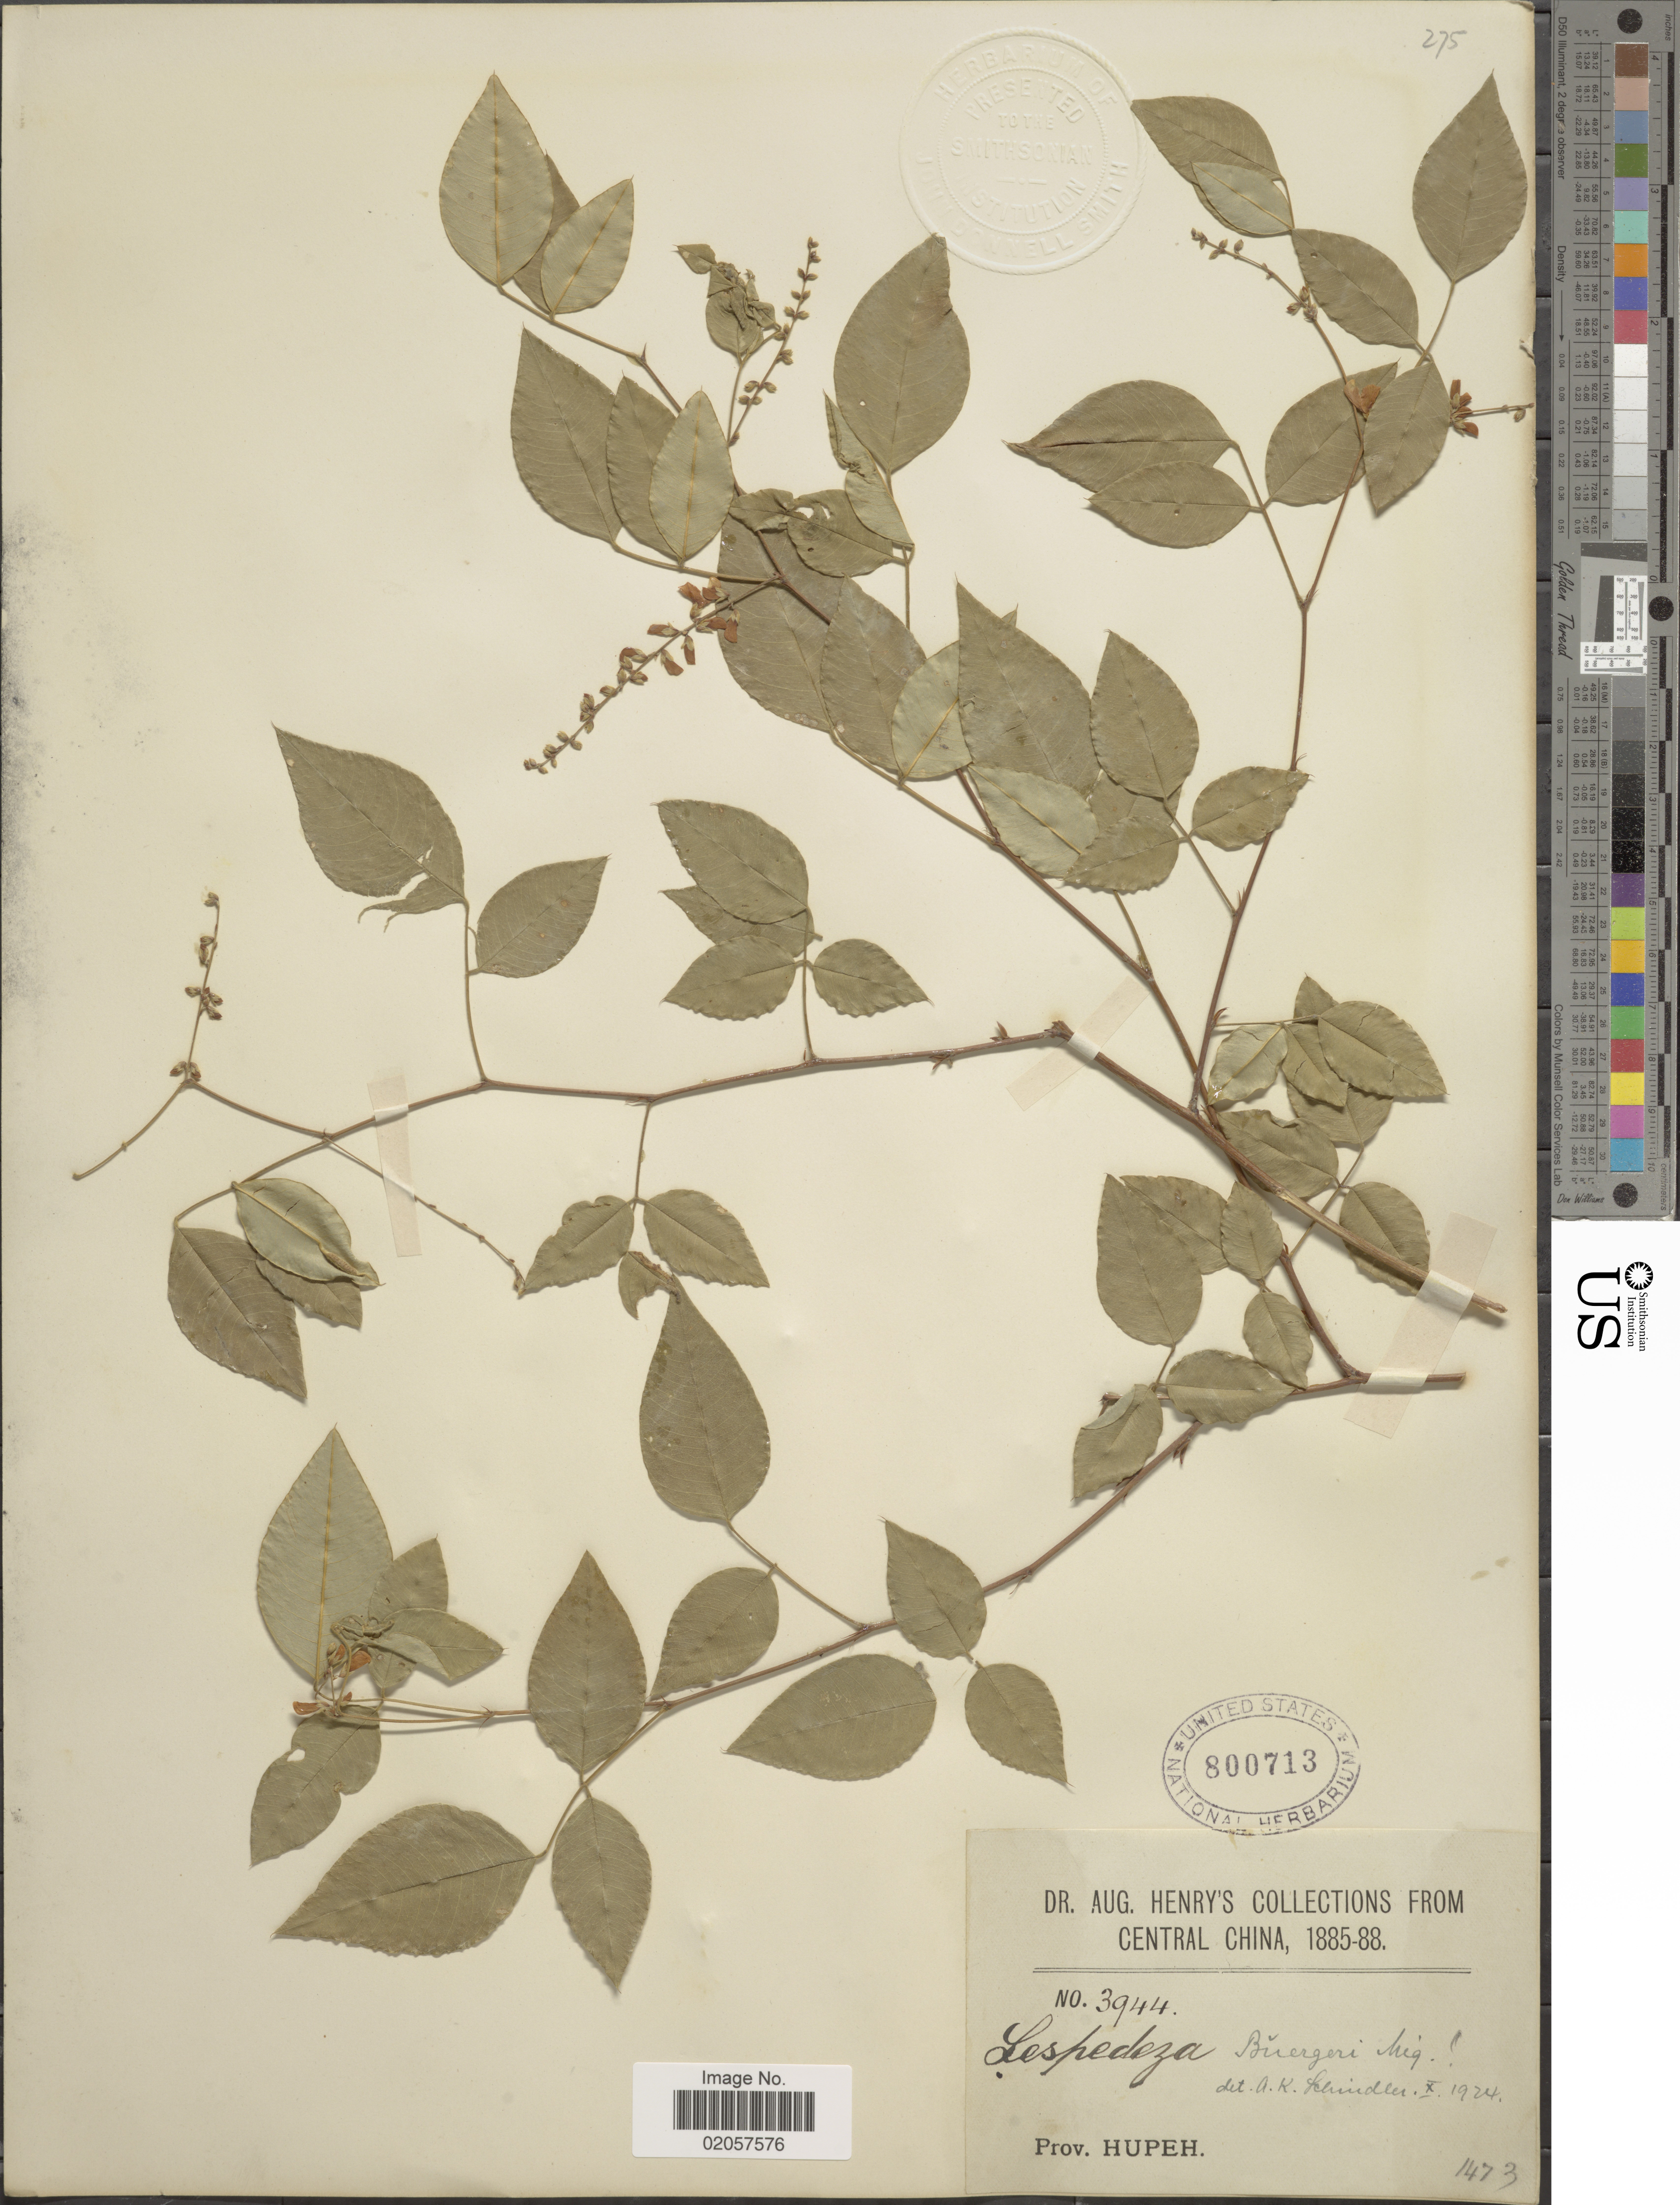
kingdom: Plantae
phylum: Tracheophyta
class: Magnoliopsida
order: Fabales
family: Fabaceae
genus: Lespedeza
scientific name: Lespedeza buergeri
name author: Miq.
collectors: A. Henry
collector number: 3944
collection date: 1885/1888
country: China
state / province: Hubei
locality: Prov. Hupeh. Central China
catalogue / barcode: US 800713